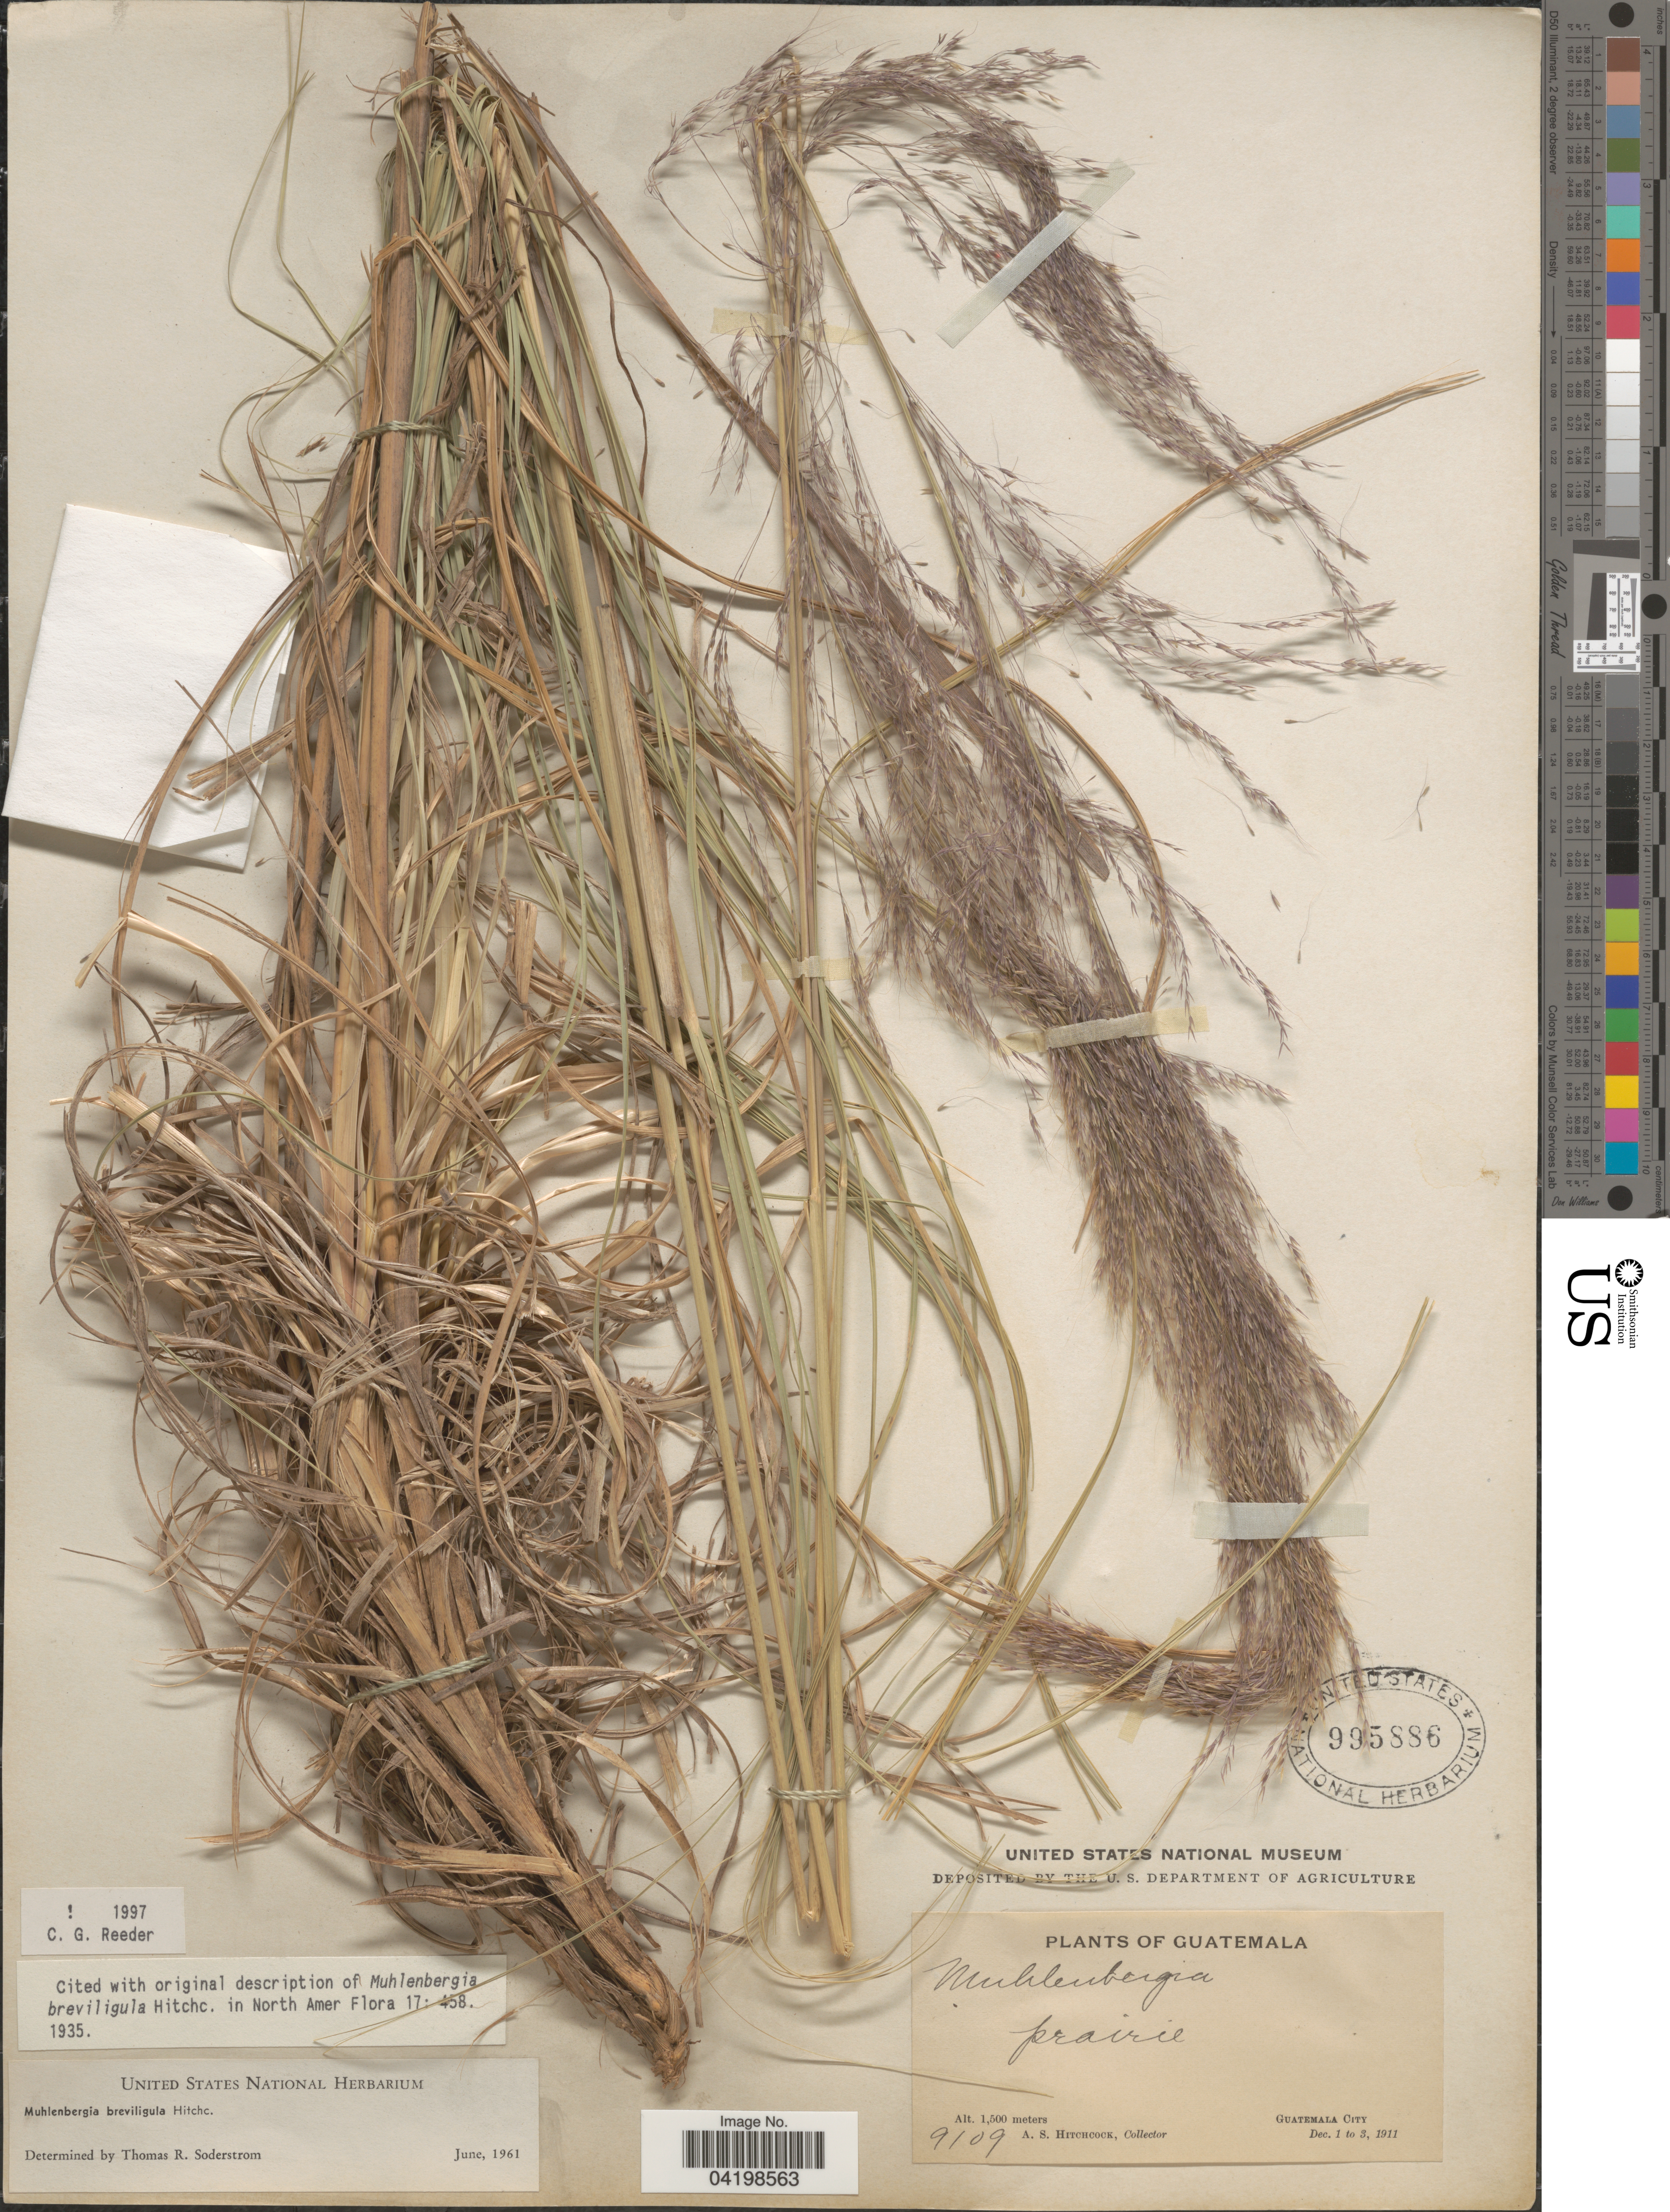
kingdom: Plantae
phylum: Tracheophyta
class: Liliopsida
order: Poales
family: Poaceae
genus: Muhlenbergia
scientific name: Muhlenbergia breviligula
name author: Hitchc.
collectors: A. S. Hitchcock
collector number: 9109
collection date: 1911-12-01/1911-12-03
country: Guatemala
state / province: Guatemala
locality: Guatemala City.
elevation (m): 1500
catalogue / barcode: US 995886